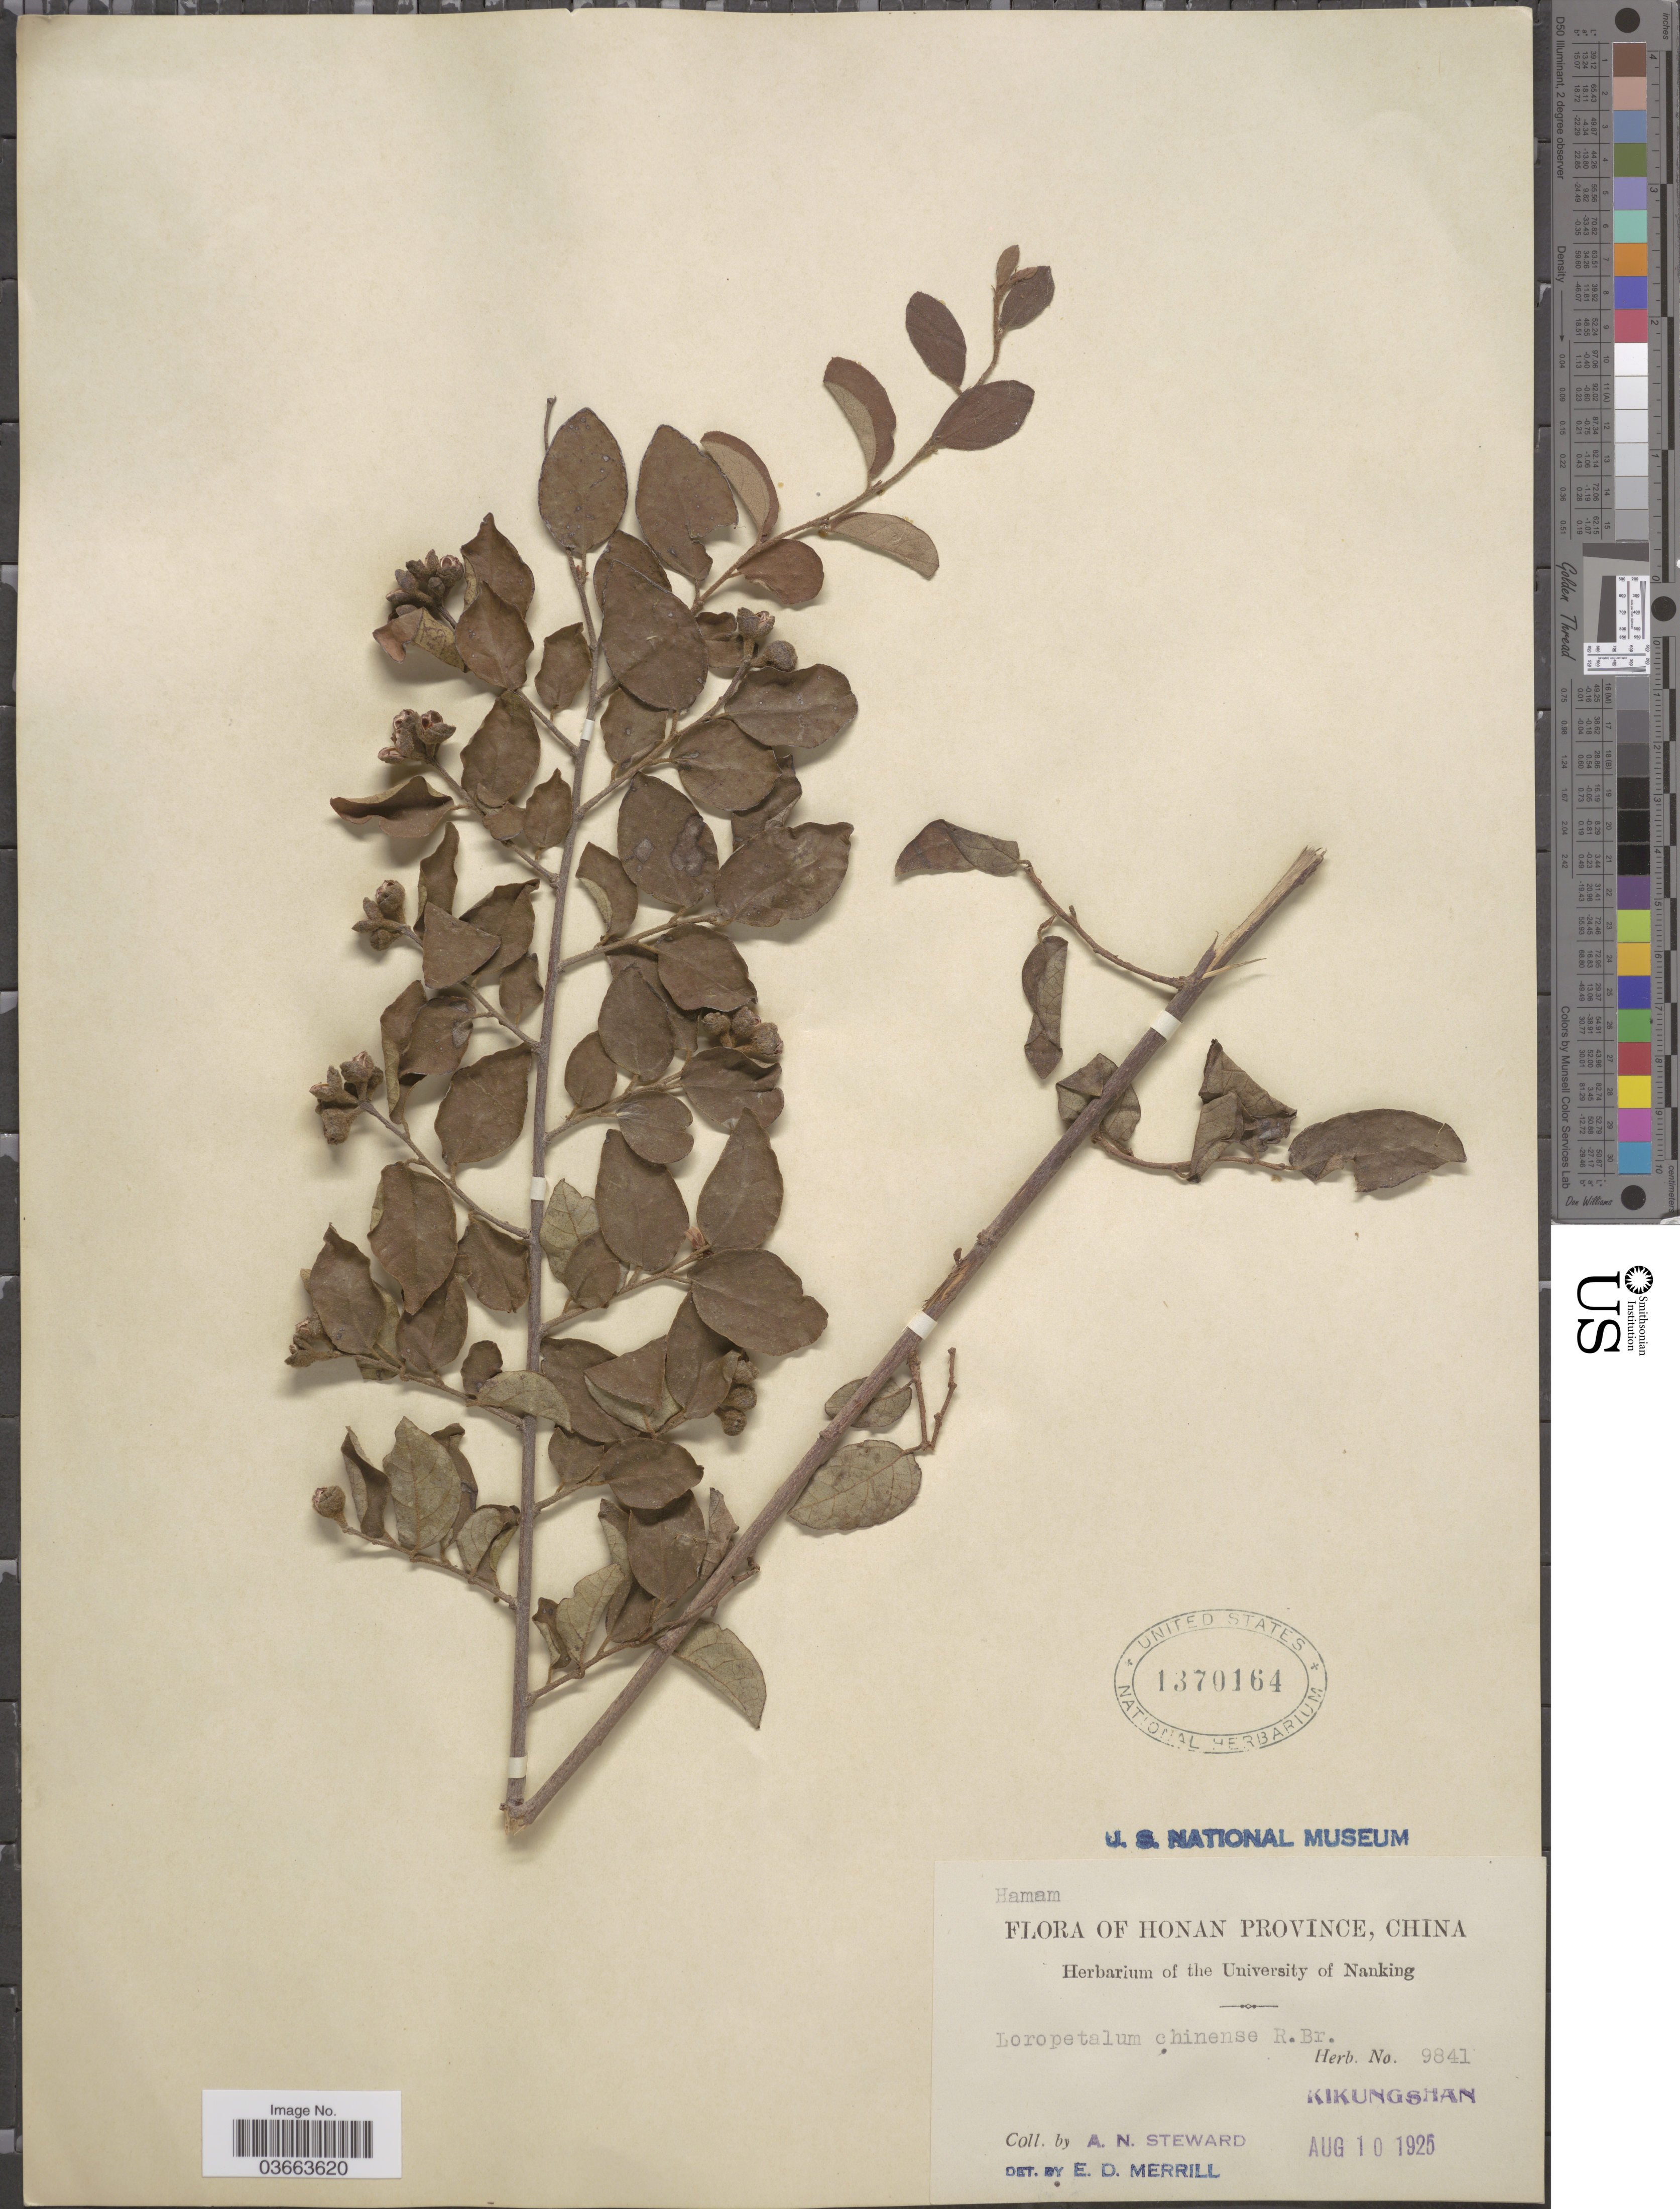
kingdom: Plantae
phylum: Tracheophyta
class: Magnoliopsida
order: Saxifragales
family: Hamamelidaceae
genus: Loropetalum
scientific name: Loropetalum chinense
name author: (R. Br.) Oliv.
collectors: A. N. Steward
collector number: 9841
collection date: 1925-08-10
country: China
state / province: Henan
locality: Honan Province. Kikungshan.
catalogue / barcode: US 1370164